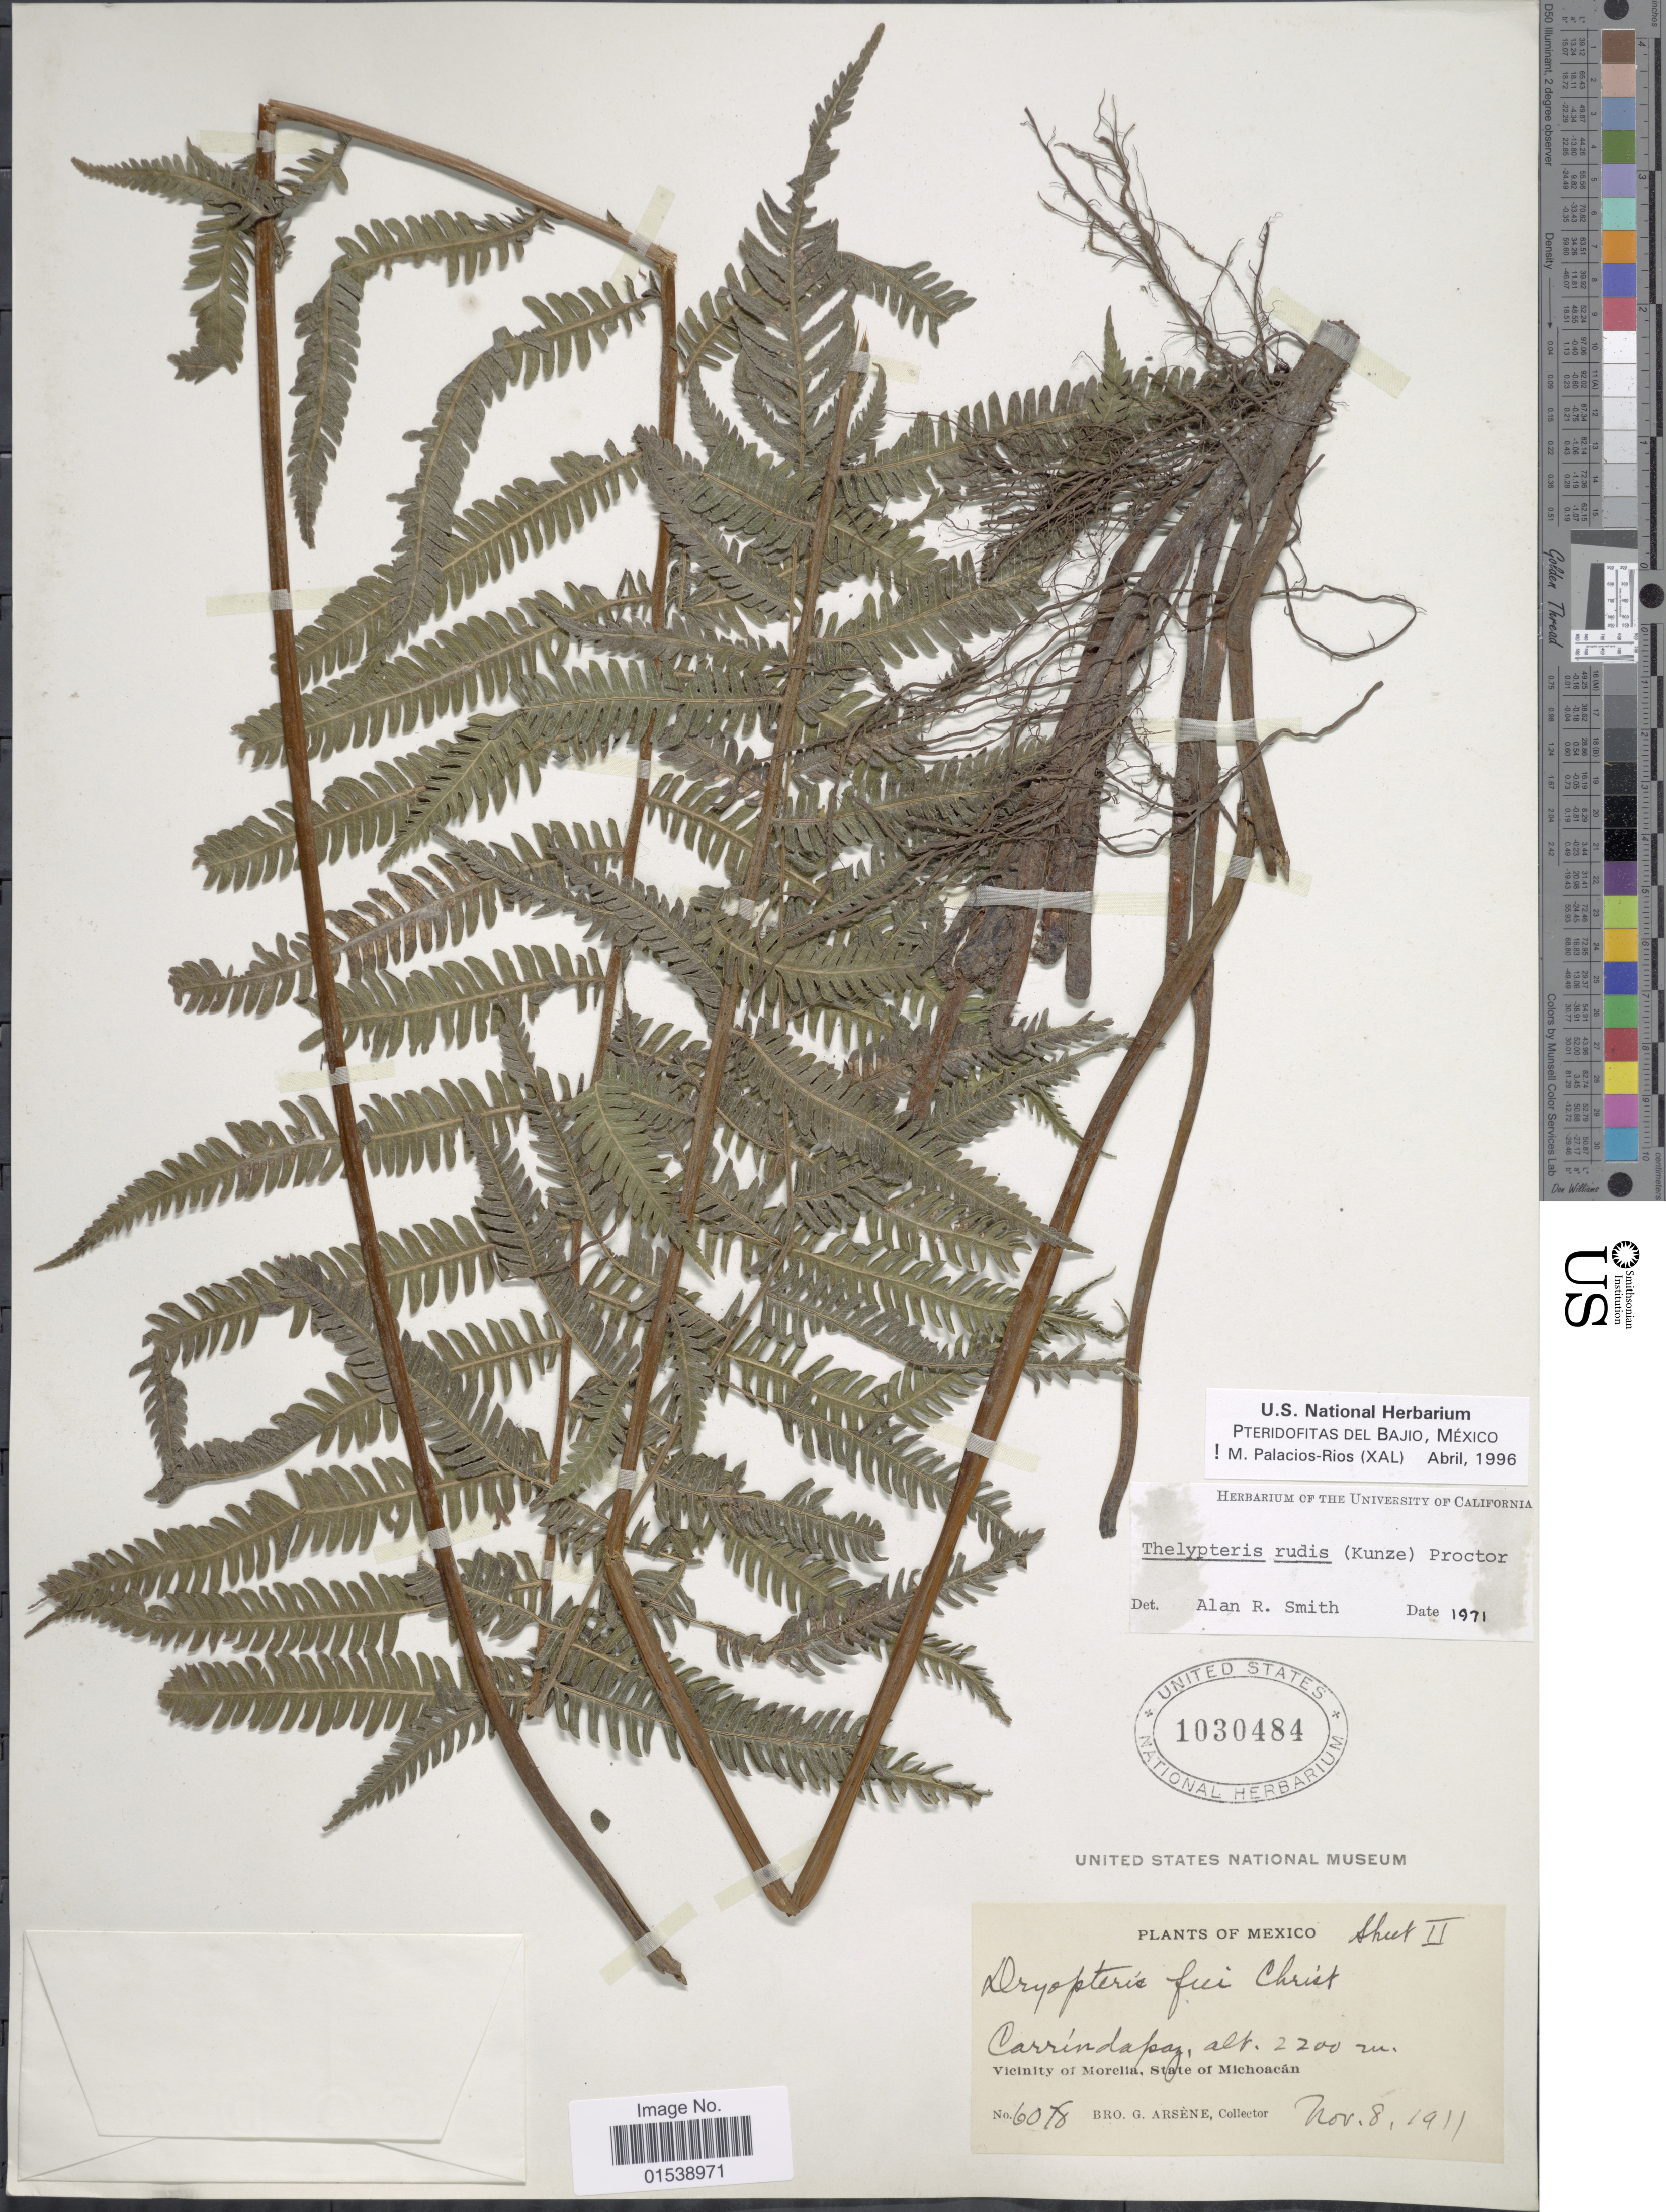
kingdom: Plantae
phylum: Tracheophyta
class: Polypodiopsida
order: Polypodiales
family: Thelypteridaceae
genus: Amauropelta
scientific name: Amauropelta rudis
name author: (Kunze) Pic. Serm.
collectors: Bro. G. Arsène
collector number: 6078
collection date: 1911-11-08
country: Mexico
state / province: Michoacán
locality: Carrindapaz, Vicinity of Morelia, State of Michoacan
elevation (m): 2200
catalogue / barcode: US 1030484